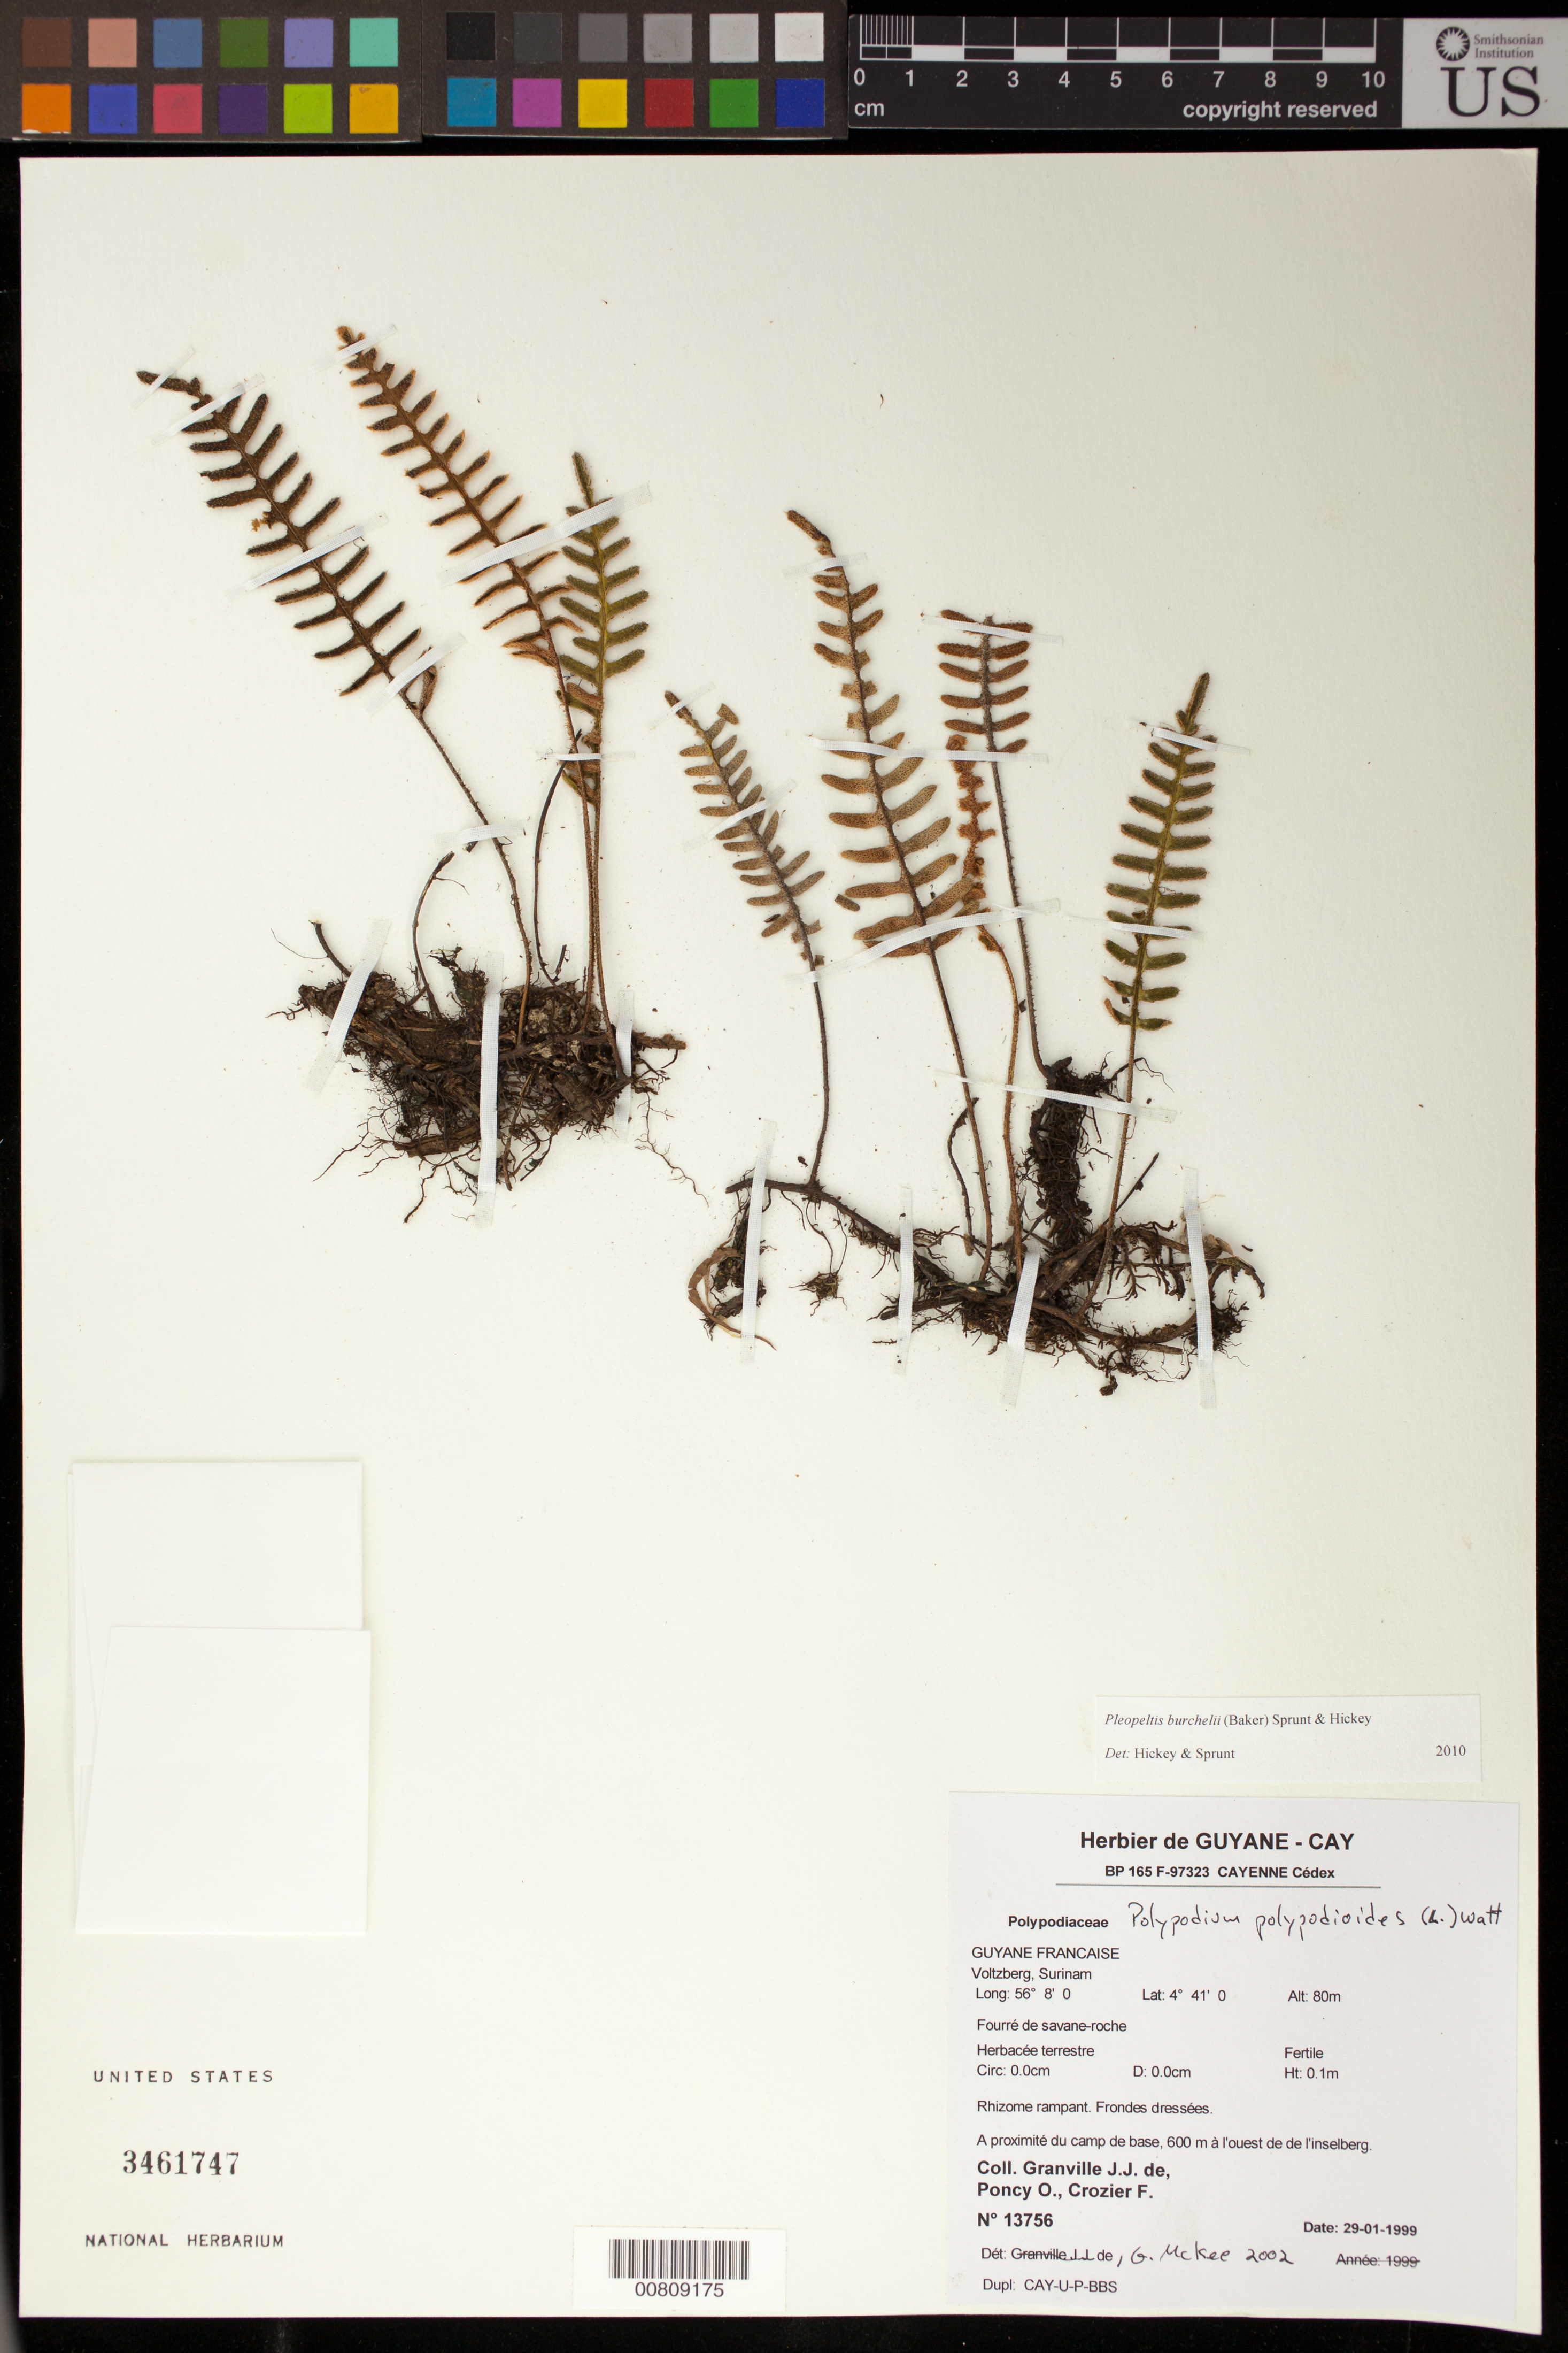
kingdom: Plantae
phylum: Tracheophyta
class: Polypodiopsida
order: Polypodiales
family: Polypodiaceae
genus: Pleopeltis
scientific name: Pleopeltis burchellii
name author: (Baker) Sprunt & Hickey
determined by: Hickey, R. J.; Sprunt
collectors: J.-J. de Granville, O. Poncy & F. Crozier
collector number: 13756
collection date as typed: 29-Jan-99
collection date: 1999-01-29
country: Suriname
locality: Voltzberg, camp de base, 600 m a l'ouest de l'inselberg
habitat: Fourré de savane-roche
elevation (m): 80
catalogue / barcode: US 3461747